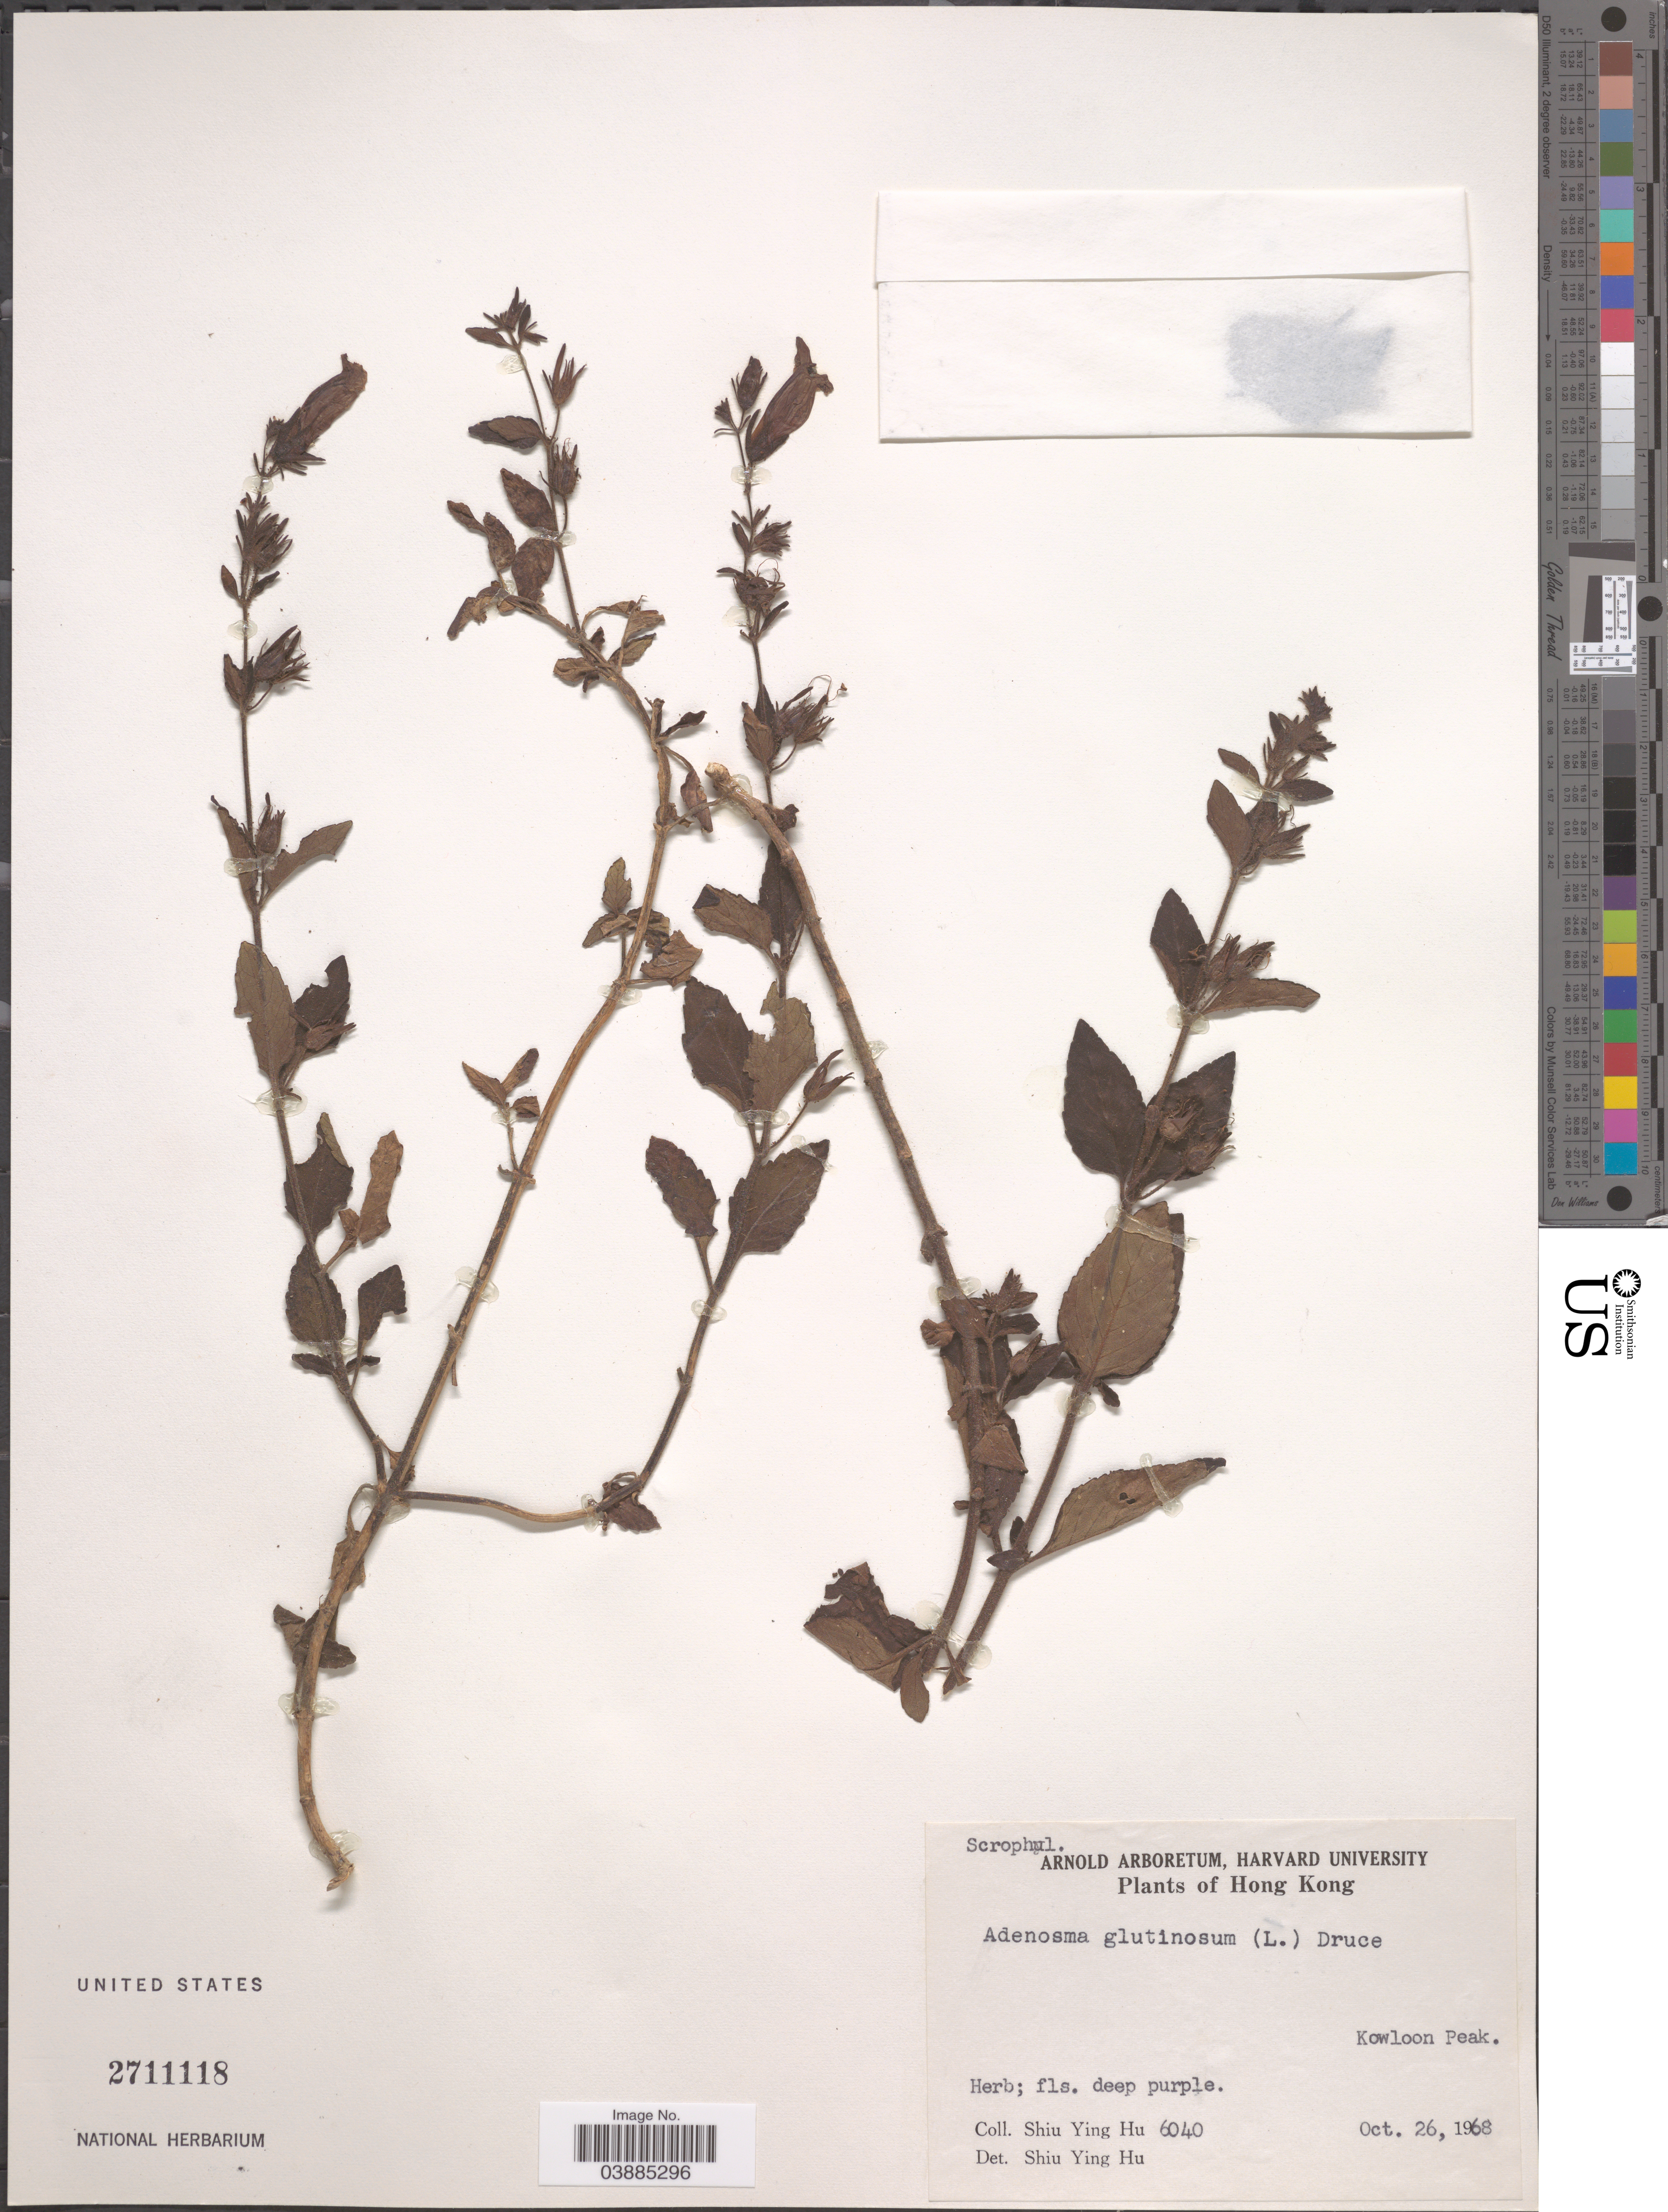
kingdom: Plantae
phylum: Tracheophyta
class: Magnoliopsida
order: Lamiales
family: Plantaginaceae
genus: Adenosma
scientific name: Adenosma glutinosum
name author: (L.) Druce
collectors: S. Y. Hu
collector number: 6040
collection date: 1968-10-26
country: China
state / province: Hong Kong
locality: Kowloon Peak.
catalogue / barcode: US 2711118